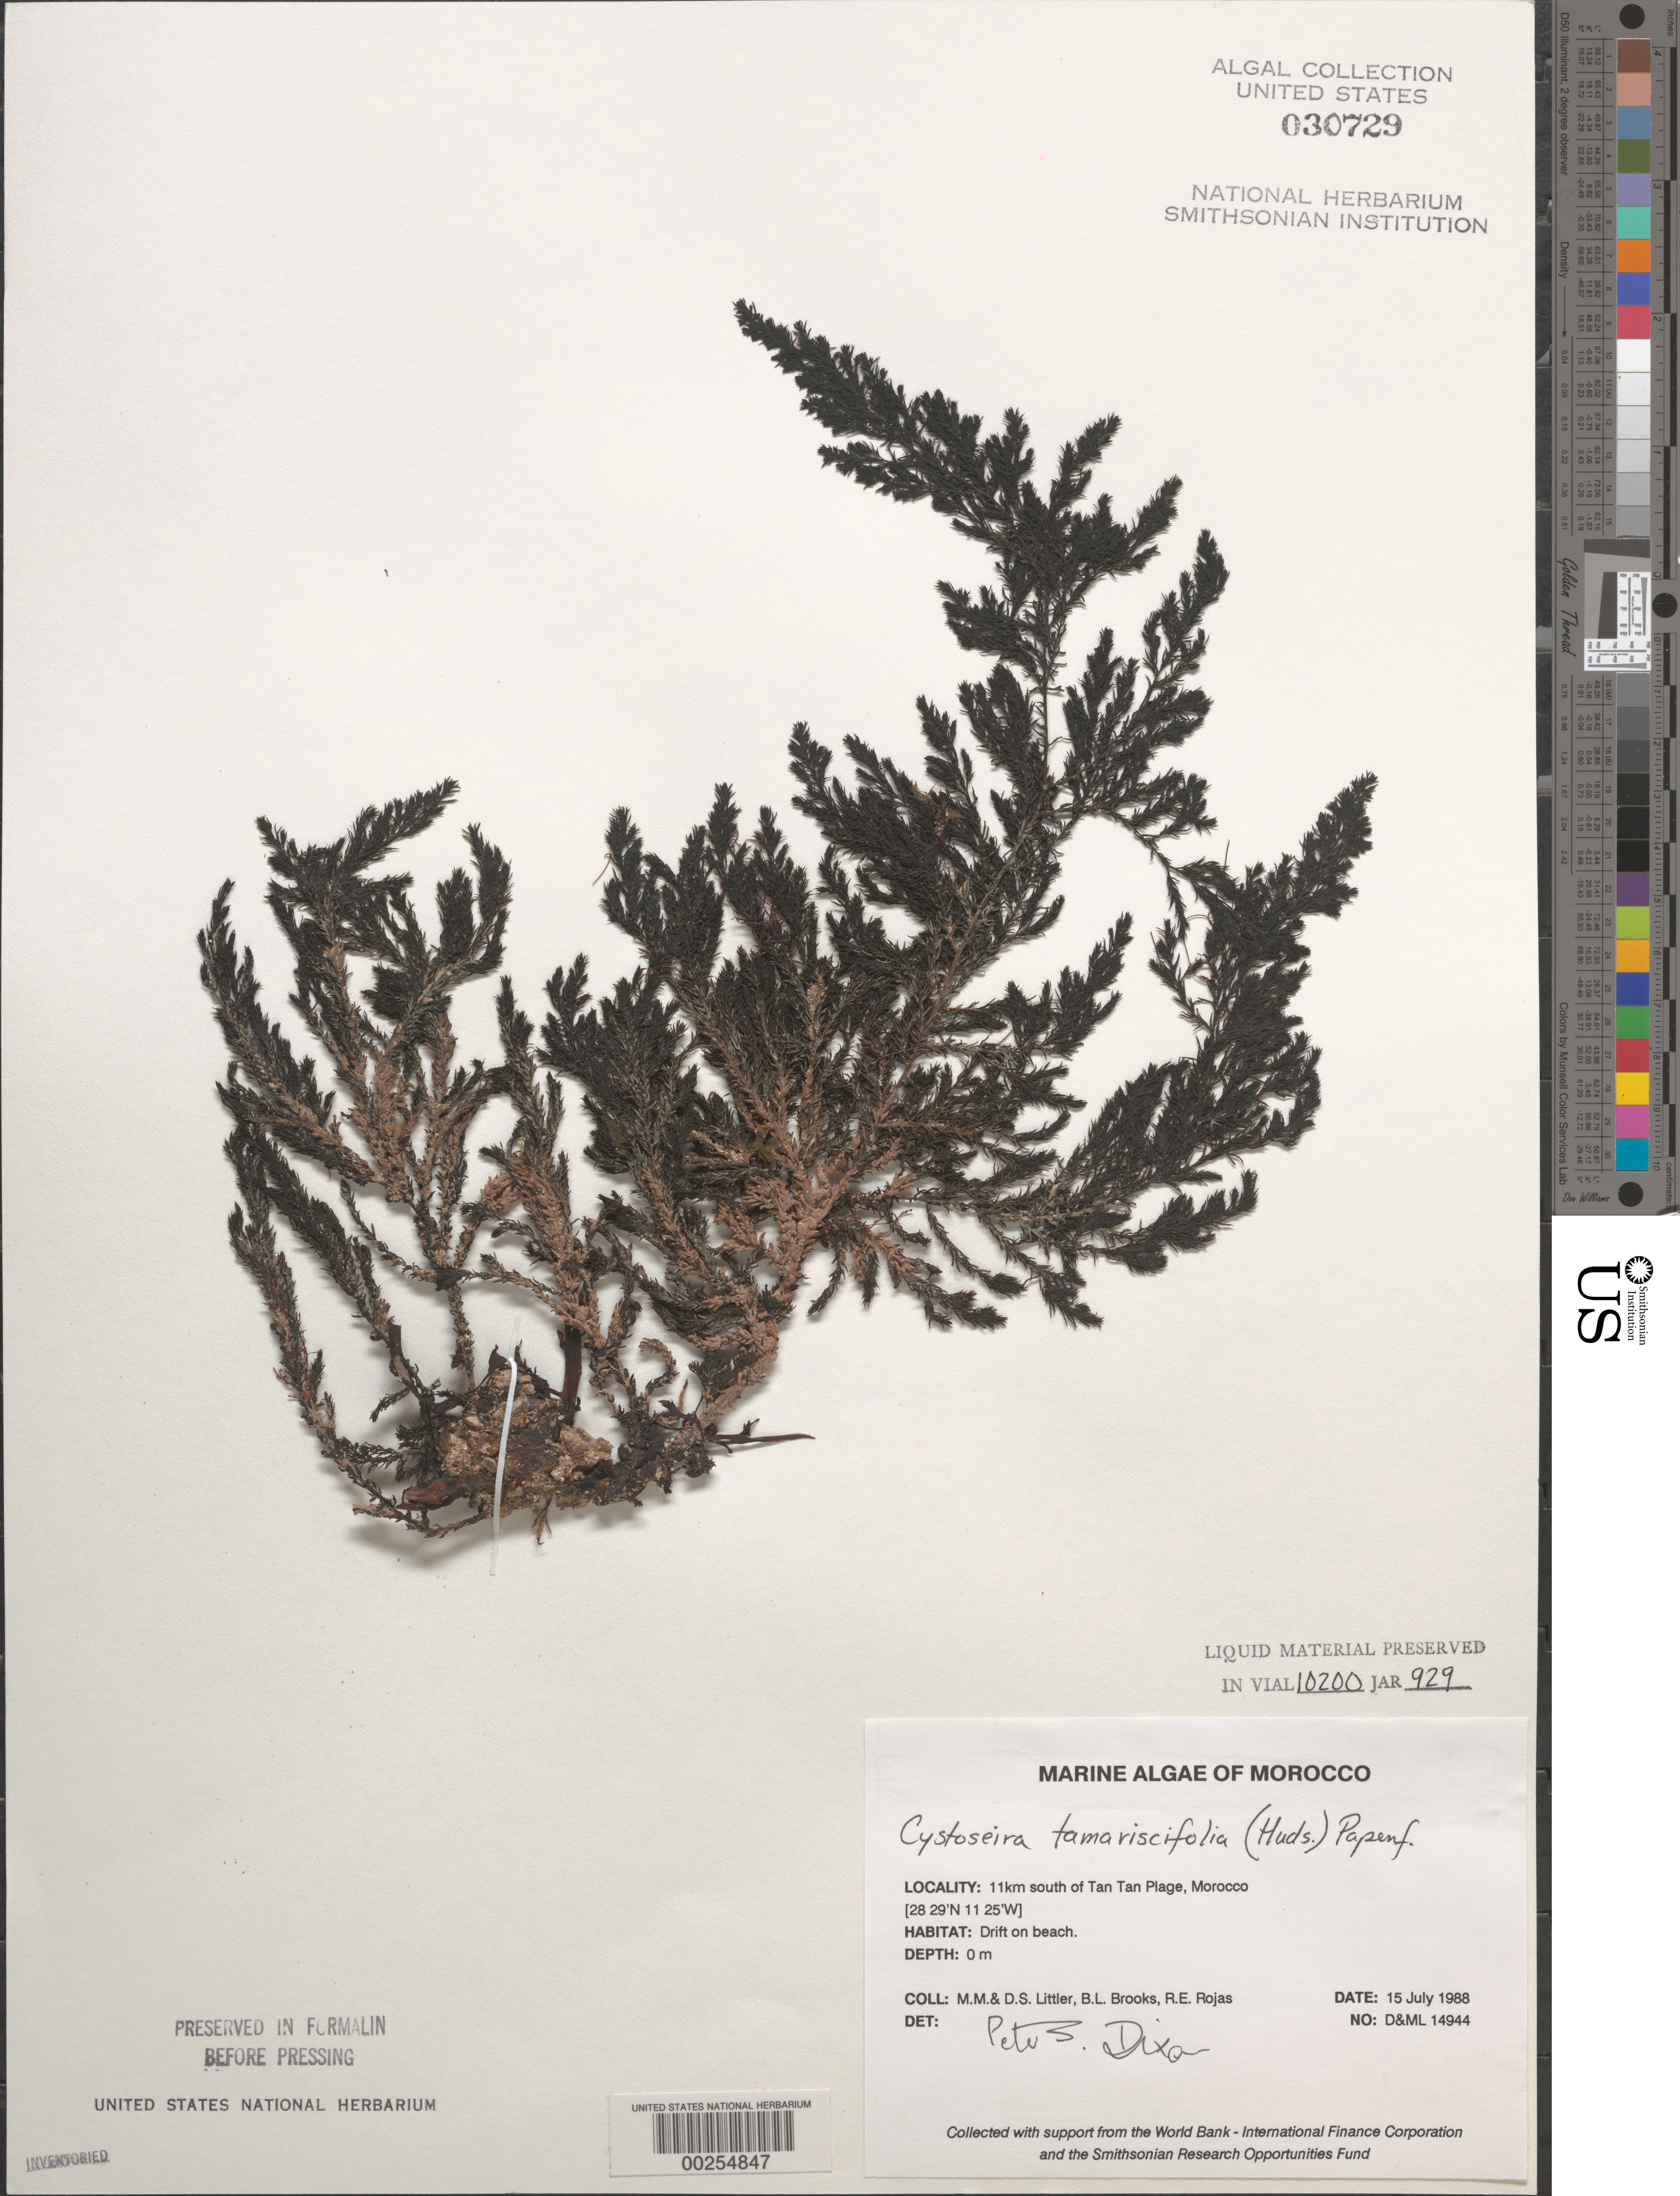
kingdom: Chromista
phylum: Ochrophyta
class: Phaeophyceae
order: Fucales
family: Sargassaceae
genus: Cystoseira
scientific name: Cystoseira tamariscifolia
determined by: Dixon, P. S.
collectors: M. M. Littler, D. S. Littler, B. Brooks & R. Rojas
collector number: D&ML 14944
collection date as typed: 15 Jul 1988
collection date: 1988-07-15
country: Morocco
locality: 11 km south of Tan Tan Plage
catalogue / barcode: US 30729